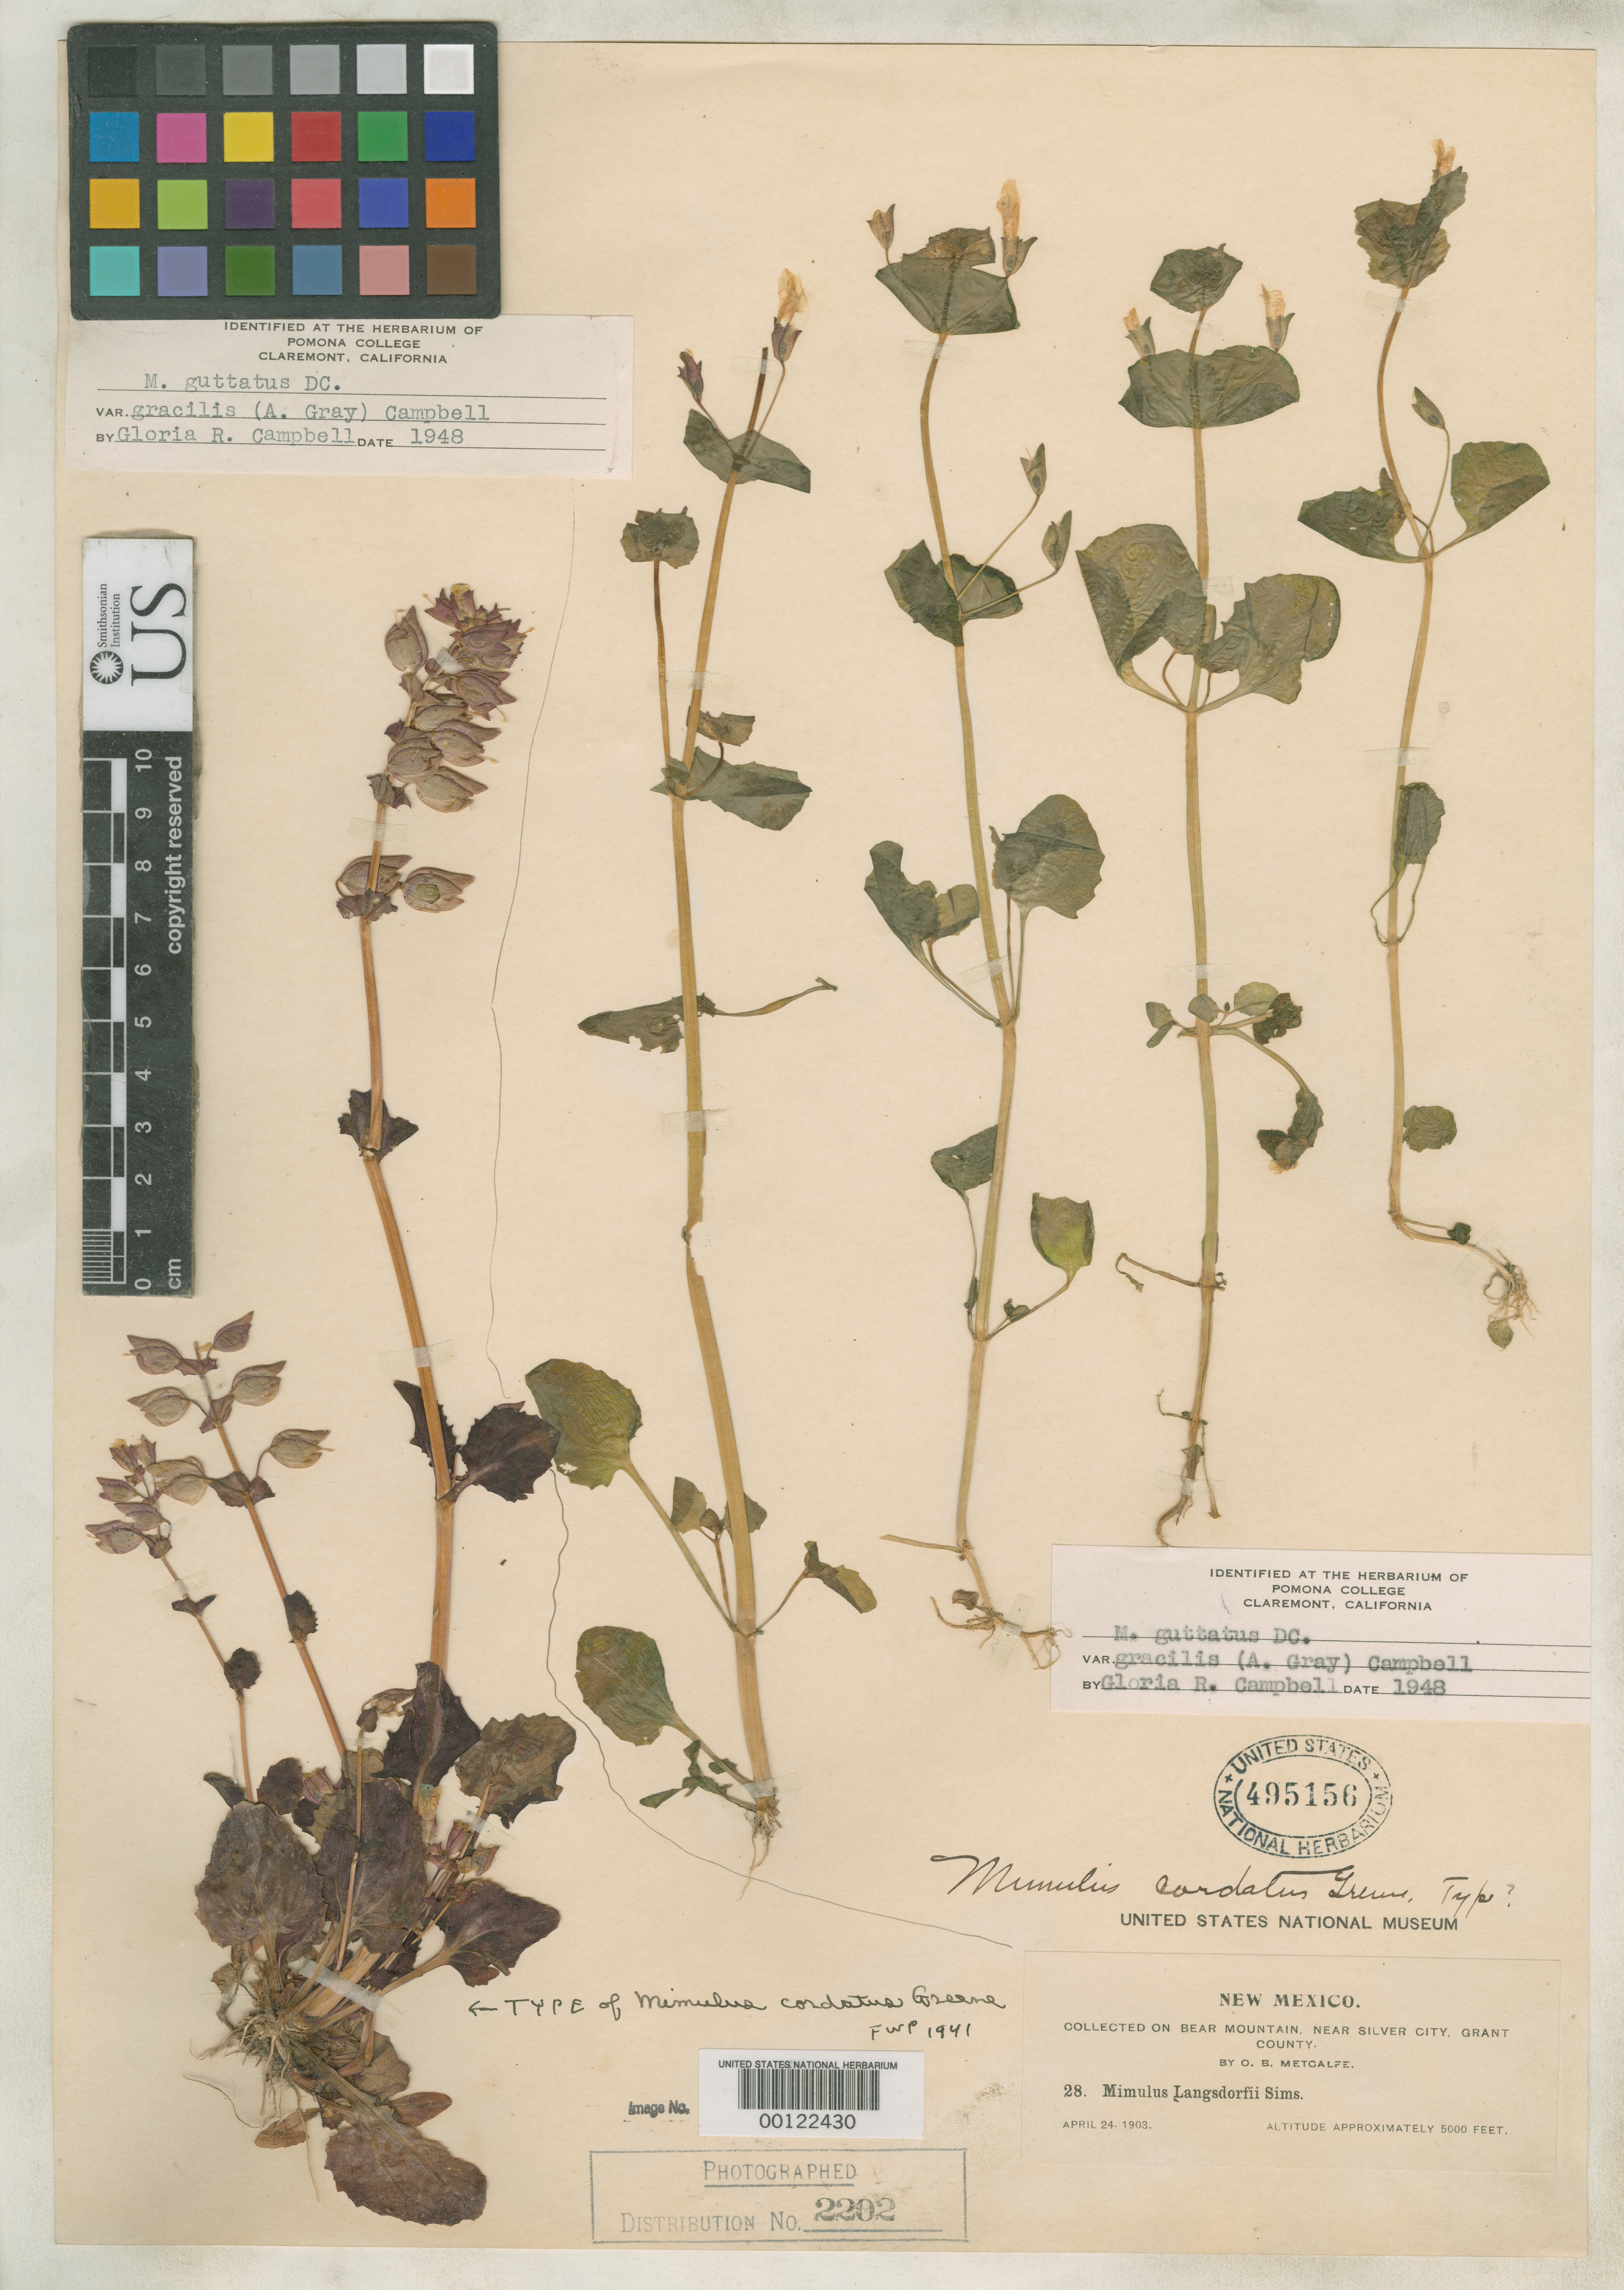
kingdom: Plantae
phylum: Tracheophyta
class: Magnoliopsida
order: Lamiales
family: Phrymaceae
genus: Mimulus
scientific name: Mimulus cordatus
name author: Greene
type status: Holotype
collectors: O. B. Metcalfe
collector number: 28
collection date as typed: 24 Apr 1903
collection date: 1903-04-24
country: United States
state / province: New Mexico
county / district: Grant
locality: Bear Mountain, near Silver City.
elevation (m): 1524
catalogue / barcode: US 495156